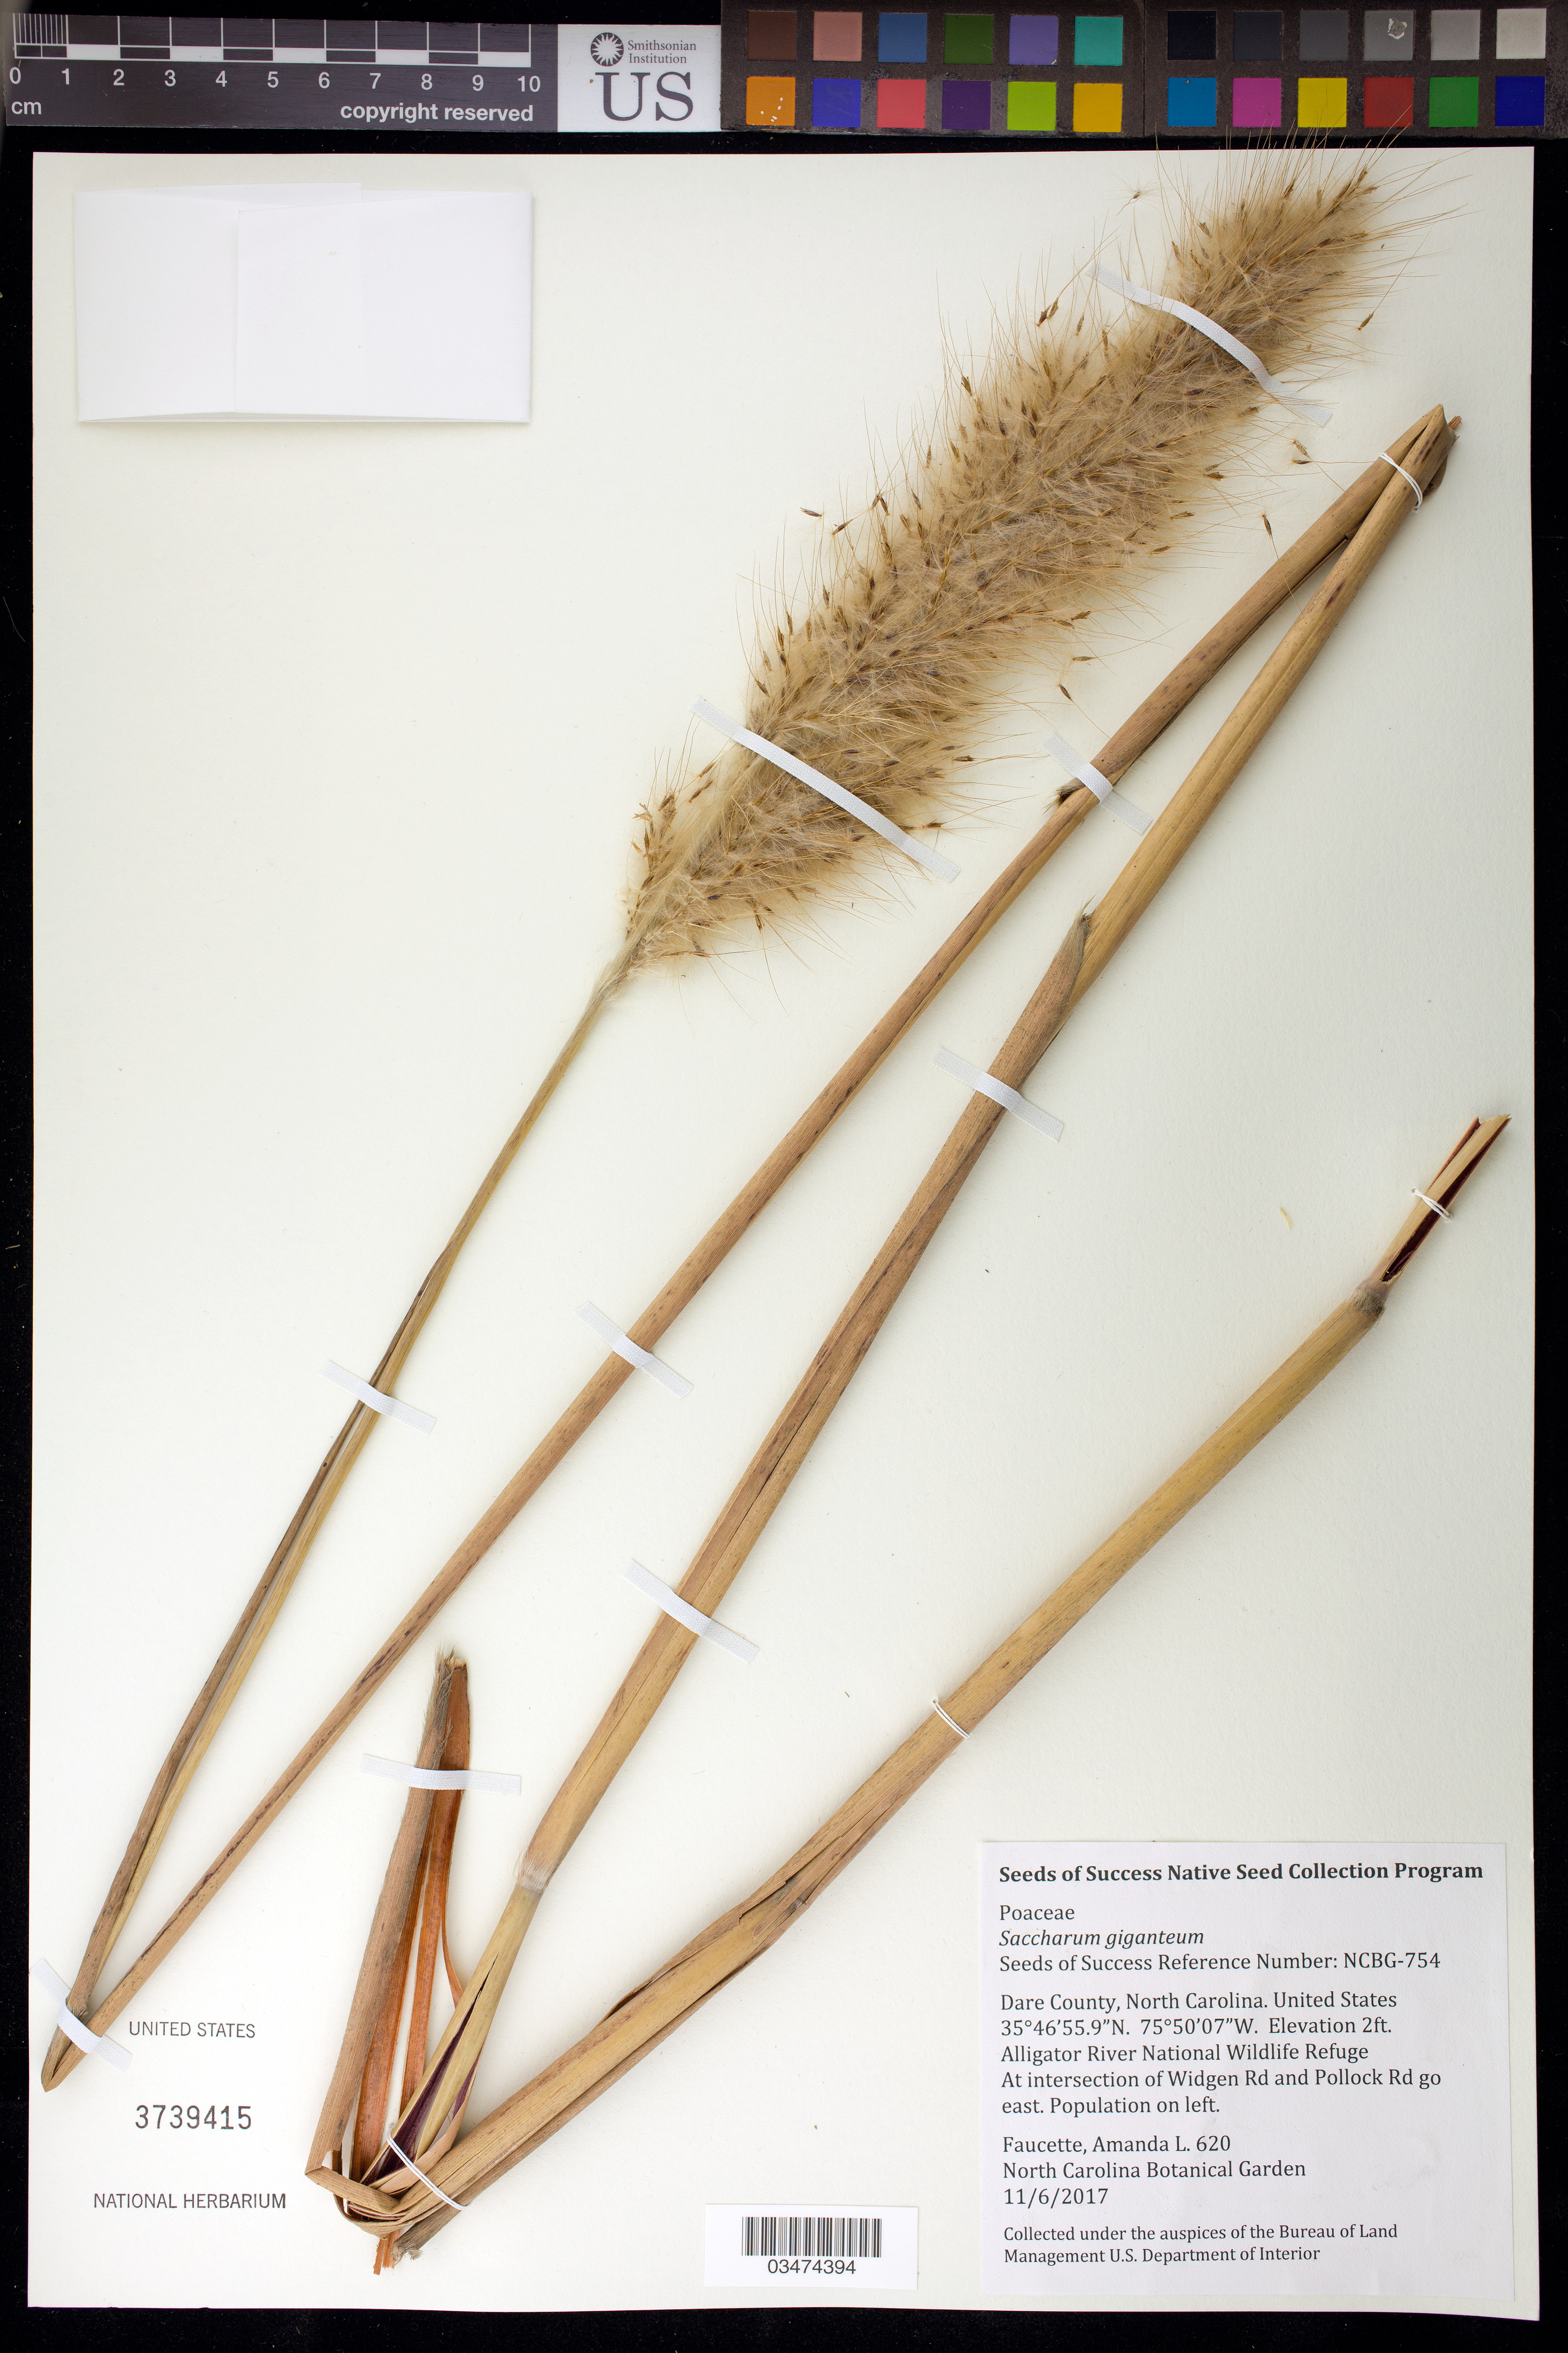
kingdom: Plantae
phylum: Tracheophyta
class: Liliopsida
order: Poales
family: Poaceae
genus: Saccharum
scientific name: Saccharum giganteum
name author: (Walter) Pers.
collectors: A. Faucette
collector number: NCBG-754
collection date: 2017-11-11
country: United States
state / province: North Carolina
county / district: Dare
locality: Alligator River National Wildlife Refuge, E from intersection of Widgen Rd and Pollock Rd.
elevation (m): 1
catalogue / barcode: US 3739415